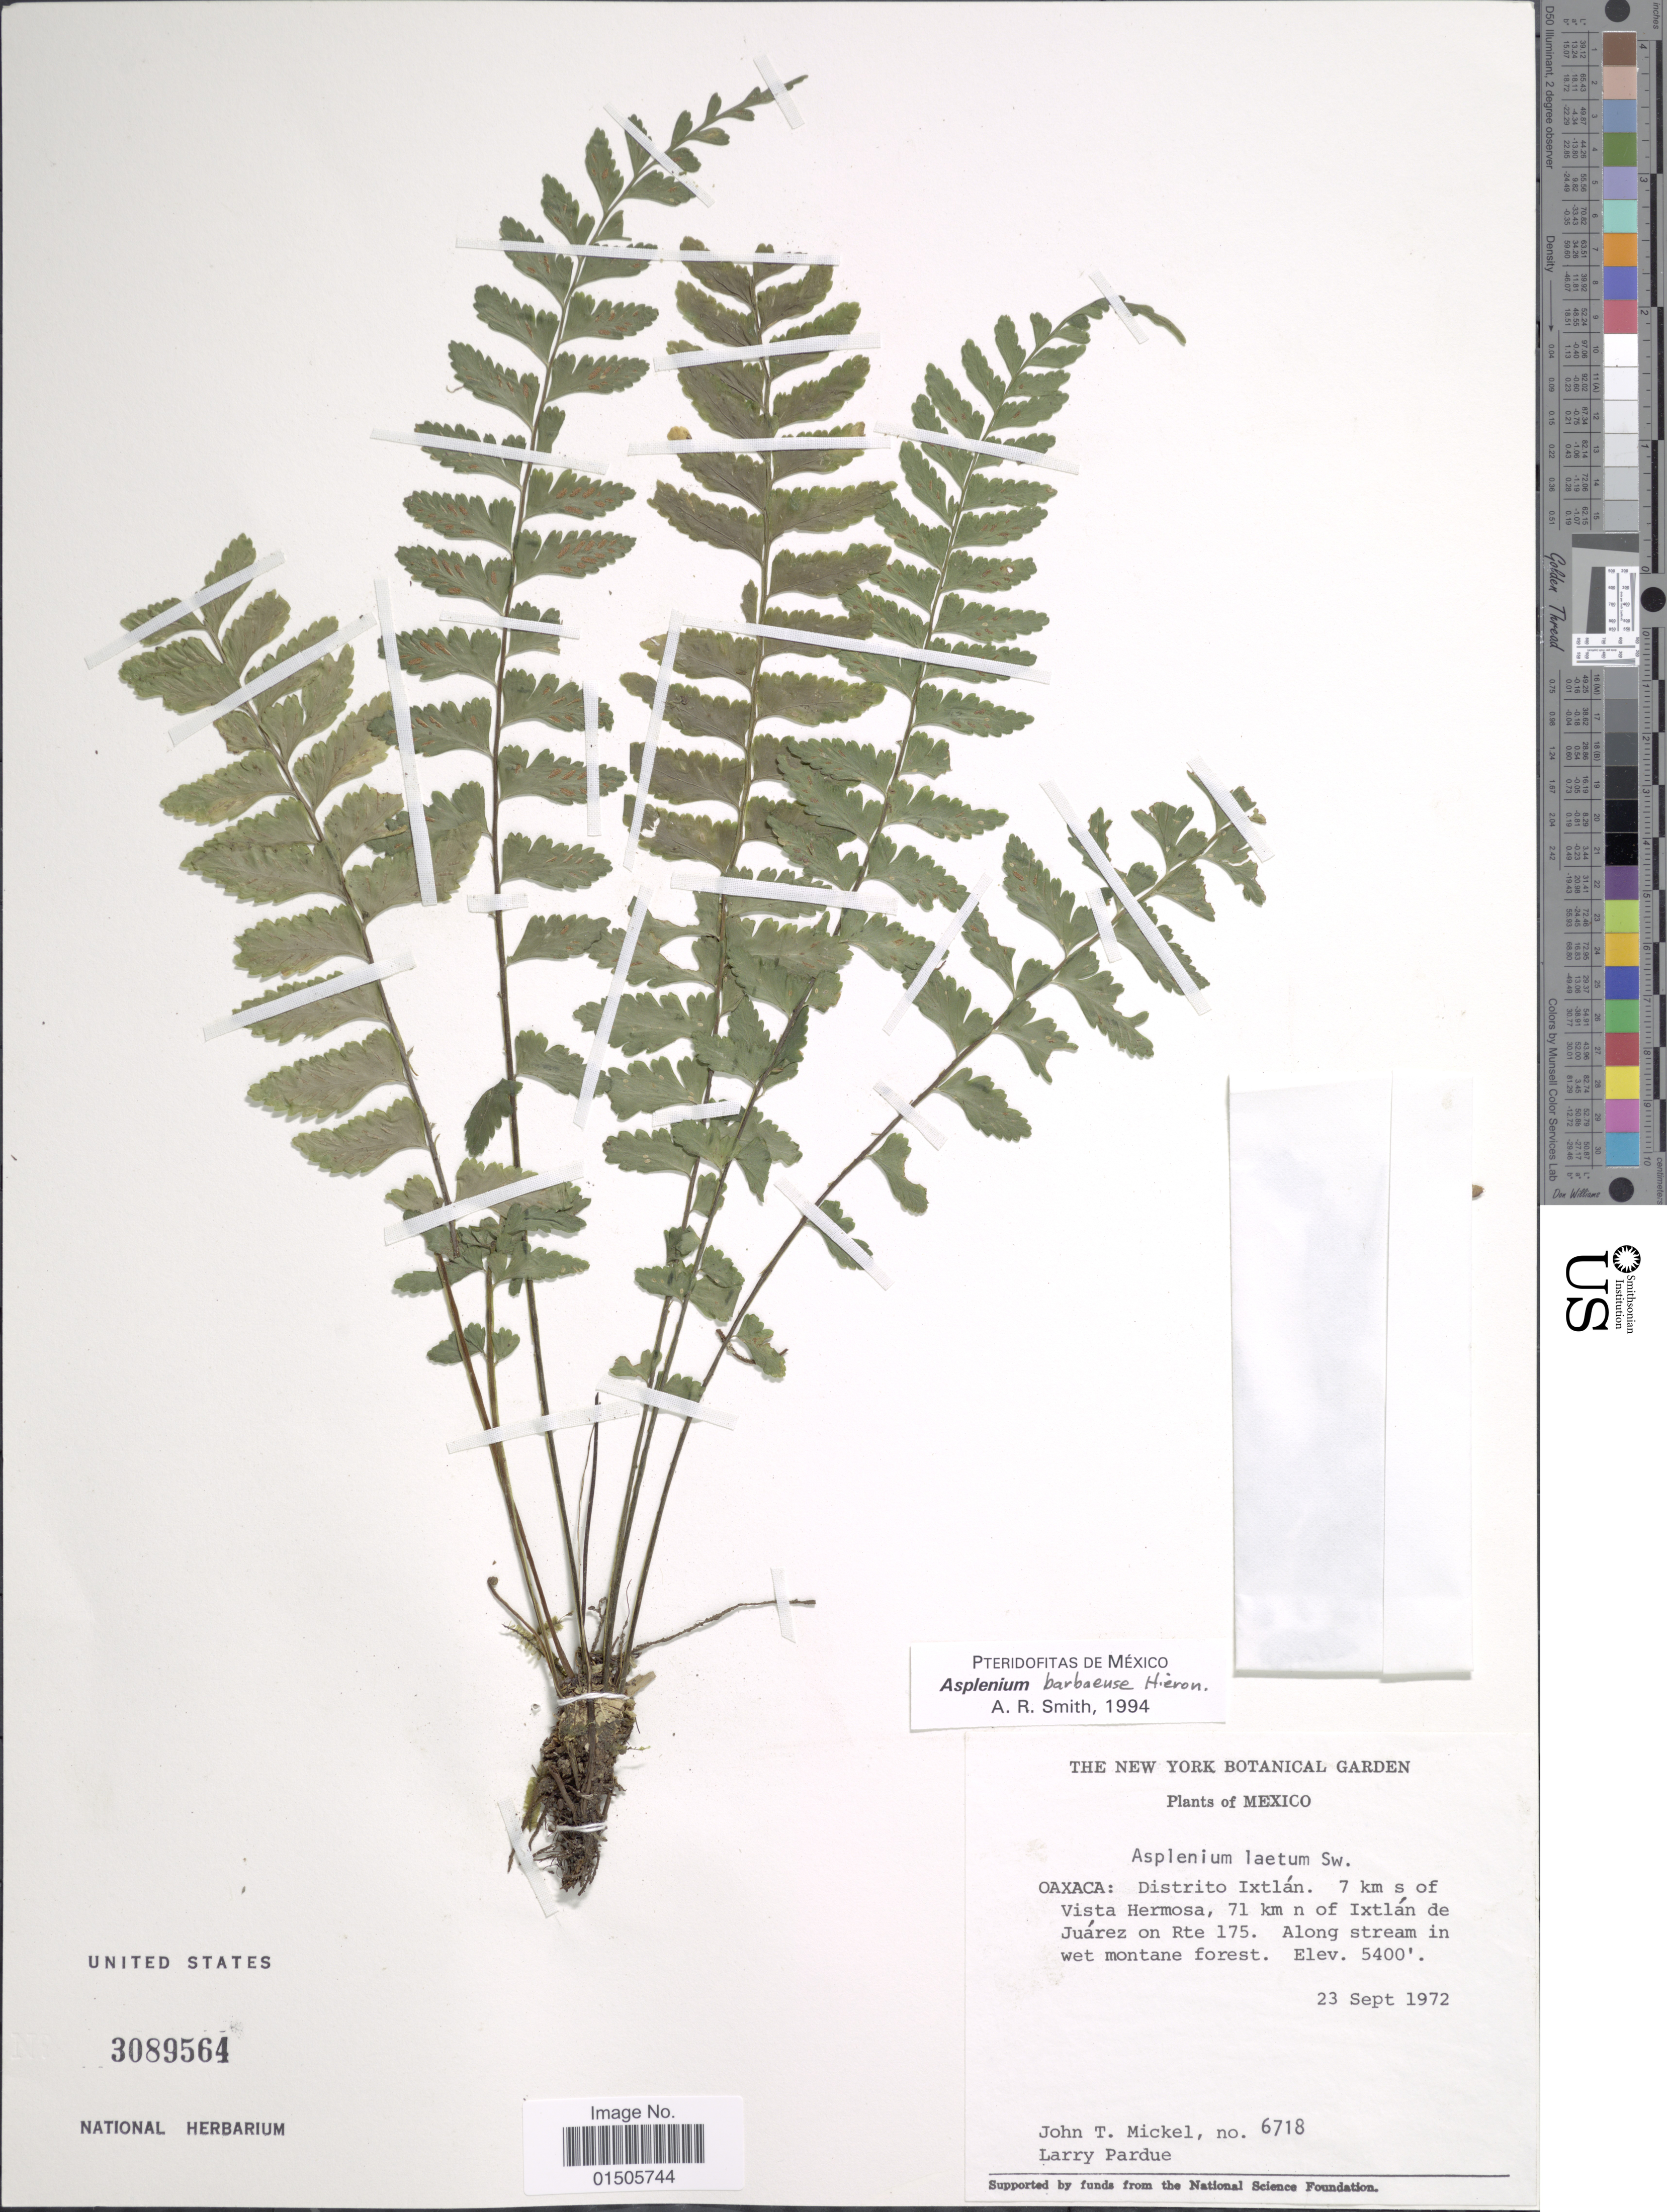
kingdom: Plantae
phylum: Tracheophyta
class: Polypodiopsida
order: Polypodiales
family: Aspleniaceae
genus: Asplenium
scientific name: Asplenium barbaense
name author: Hieron.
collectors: J. T. Mickel & L. Pardue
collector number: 6718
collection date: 1972-09-23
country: Mexico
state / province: Oaxaca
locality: Distrito Ixtlan. 7 km s of Vista Hermosa, 71 km n of Ixtlan de Juarez on Rte 175. Along stream in wet montane forest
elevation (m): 1646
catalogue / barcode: US 3089564